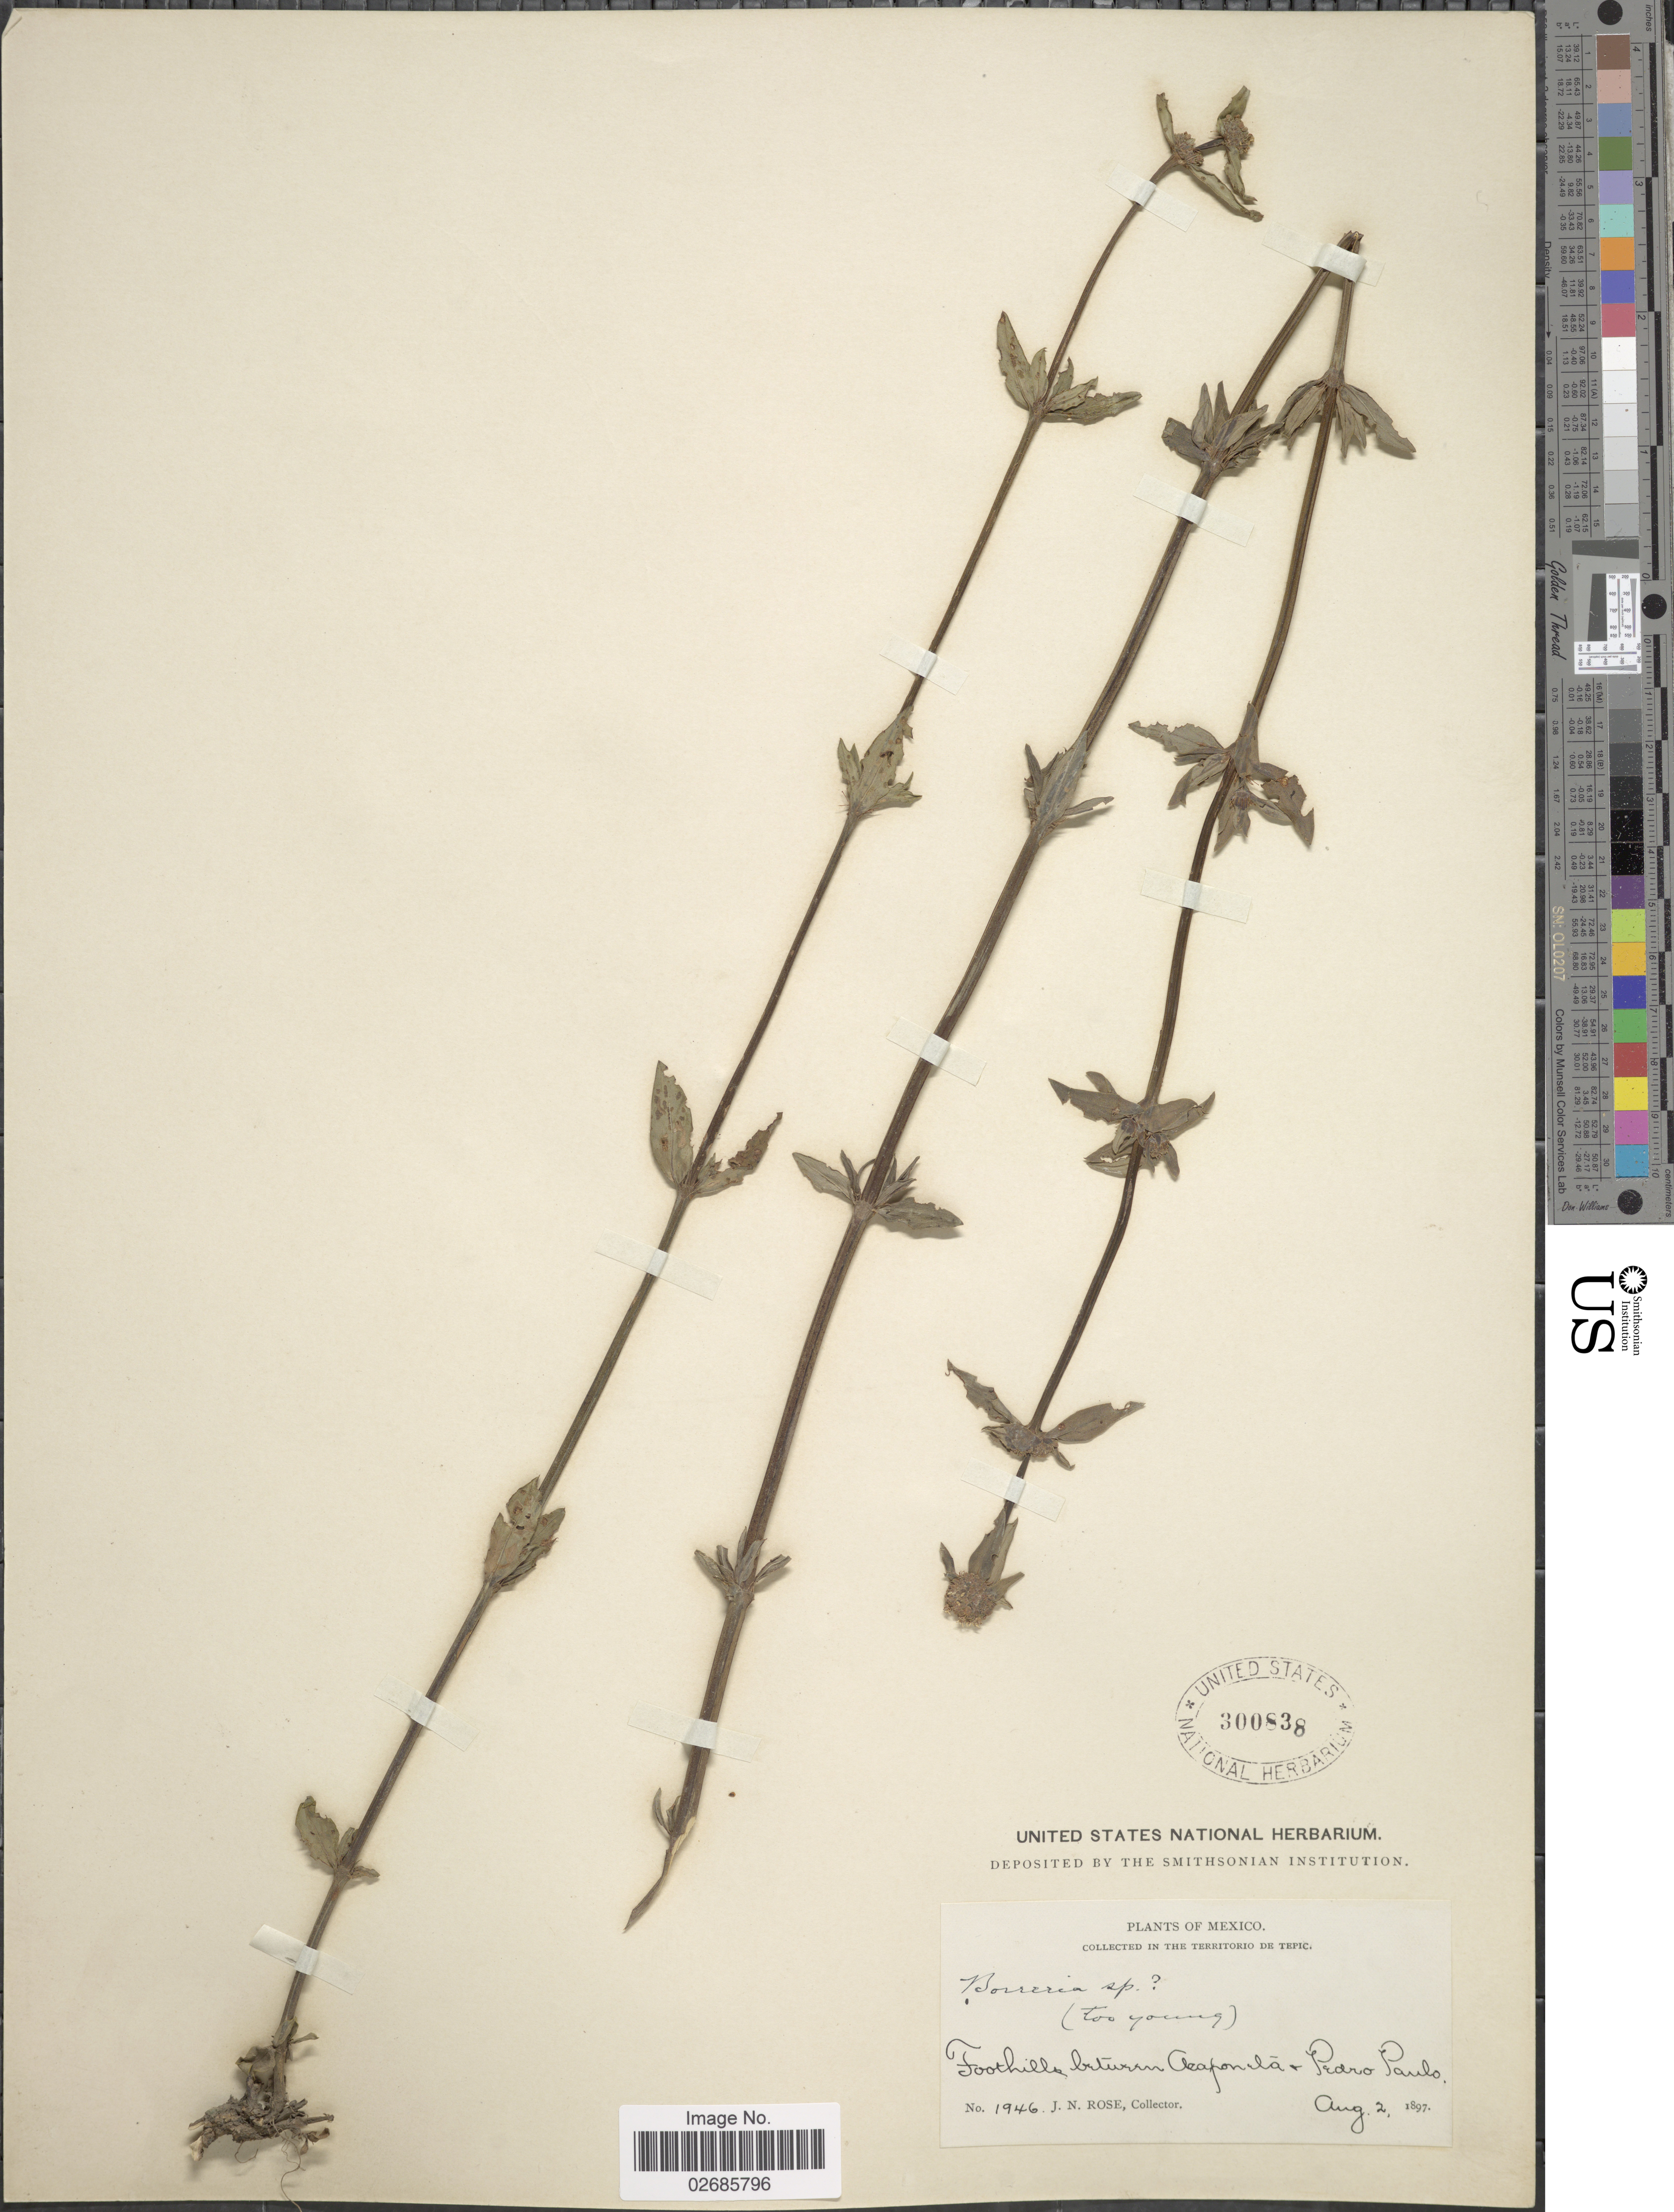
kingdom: Plantae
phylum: Tracheophyta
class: Magnoliopsida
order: Gentianales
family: Rubiaceae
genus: Borreria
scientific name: Borreria sp.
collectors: J. N. Rose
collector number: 1946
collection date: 1897-08-02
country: Mexico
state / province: Nayarit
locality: In the Territorio de Tepic, Foothills between Acaponeta & Pedro Paulo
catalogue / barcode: US 300838